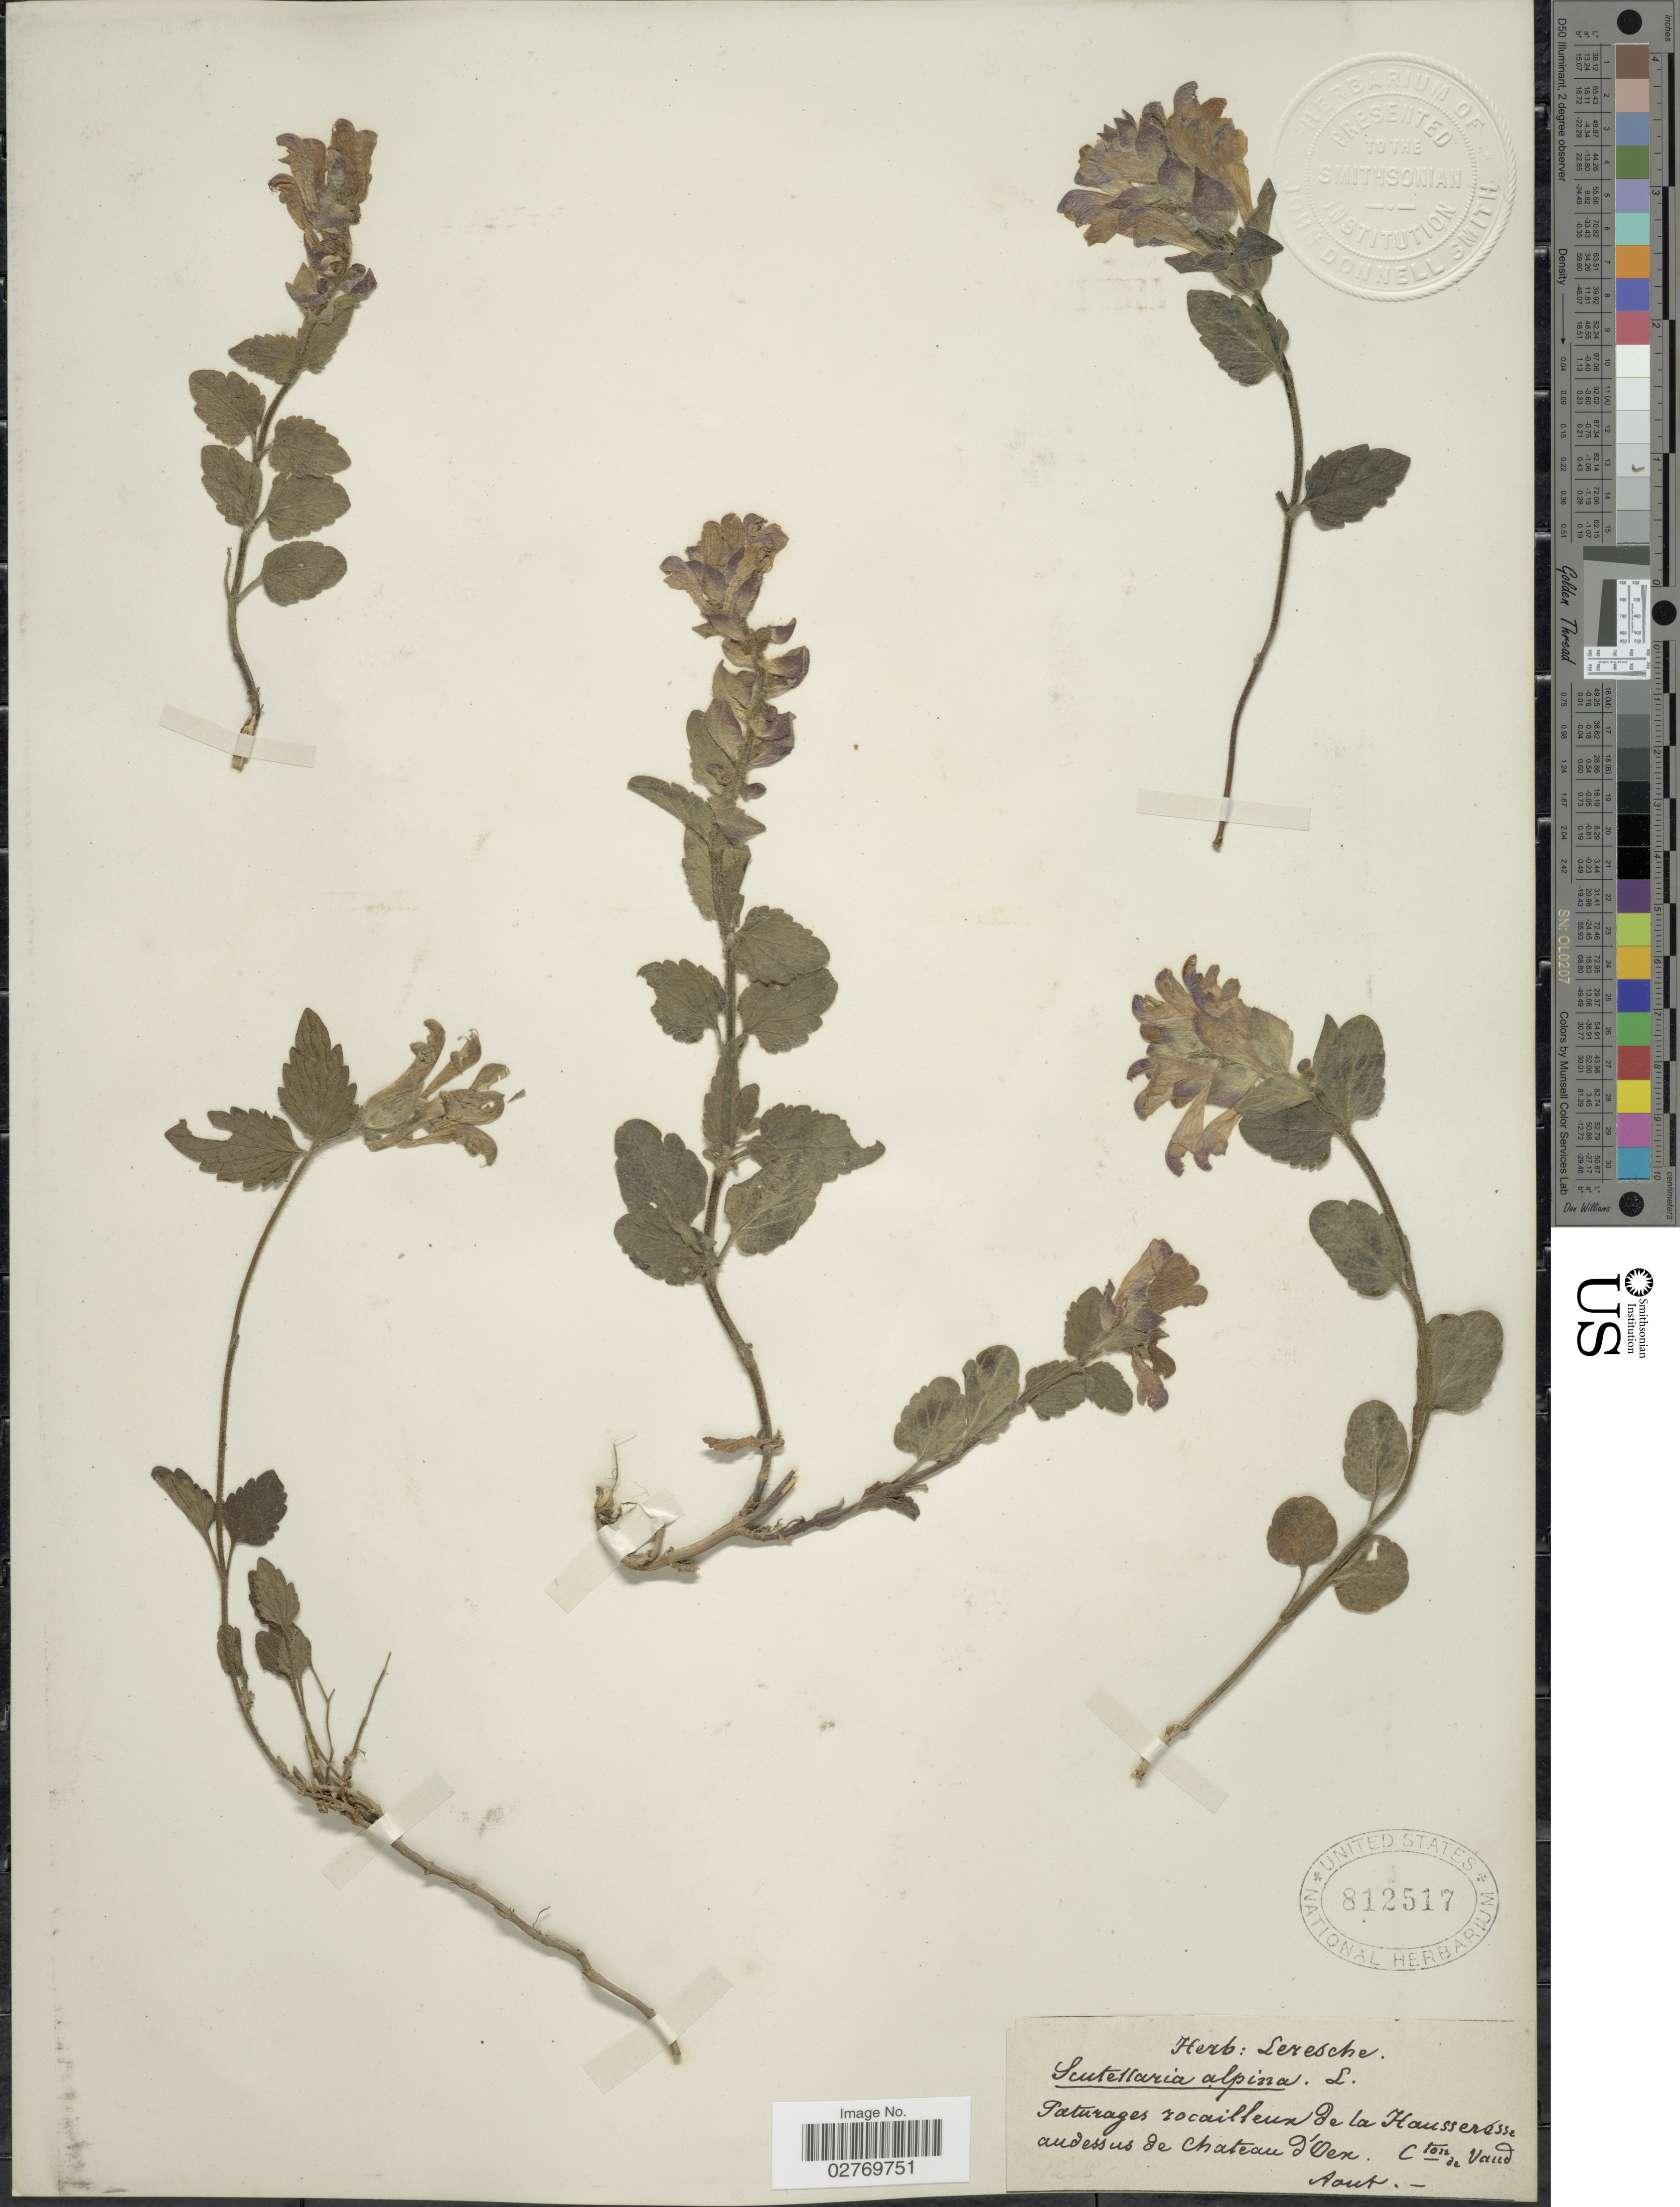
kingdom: Plantae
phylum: Tracheophyta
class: Magnoliopsida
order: Lamiales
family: Lamiaceae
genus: Scutellaria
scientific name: Scutellaria alpina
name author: L.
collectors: ex herb. Leresche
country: Switzerland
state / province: Vaud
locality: Paturages rocailleux de la Hausseresse audessus de Chateau d'Oex. Cton de Vaud.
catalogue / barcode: US 812517